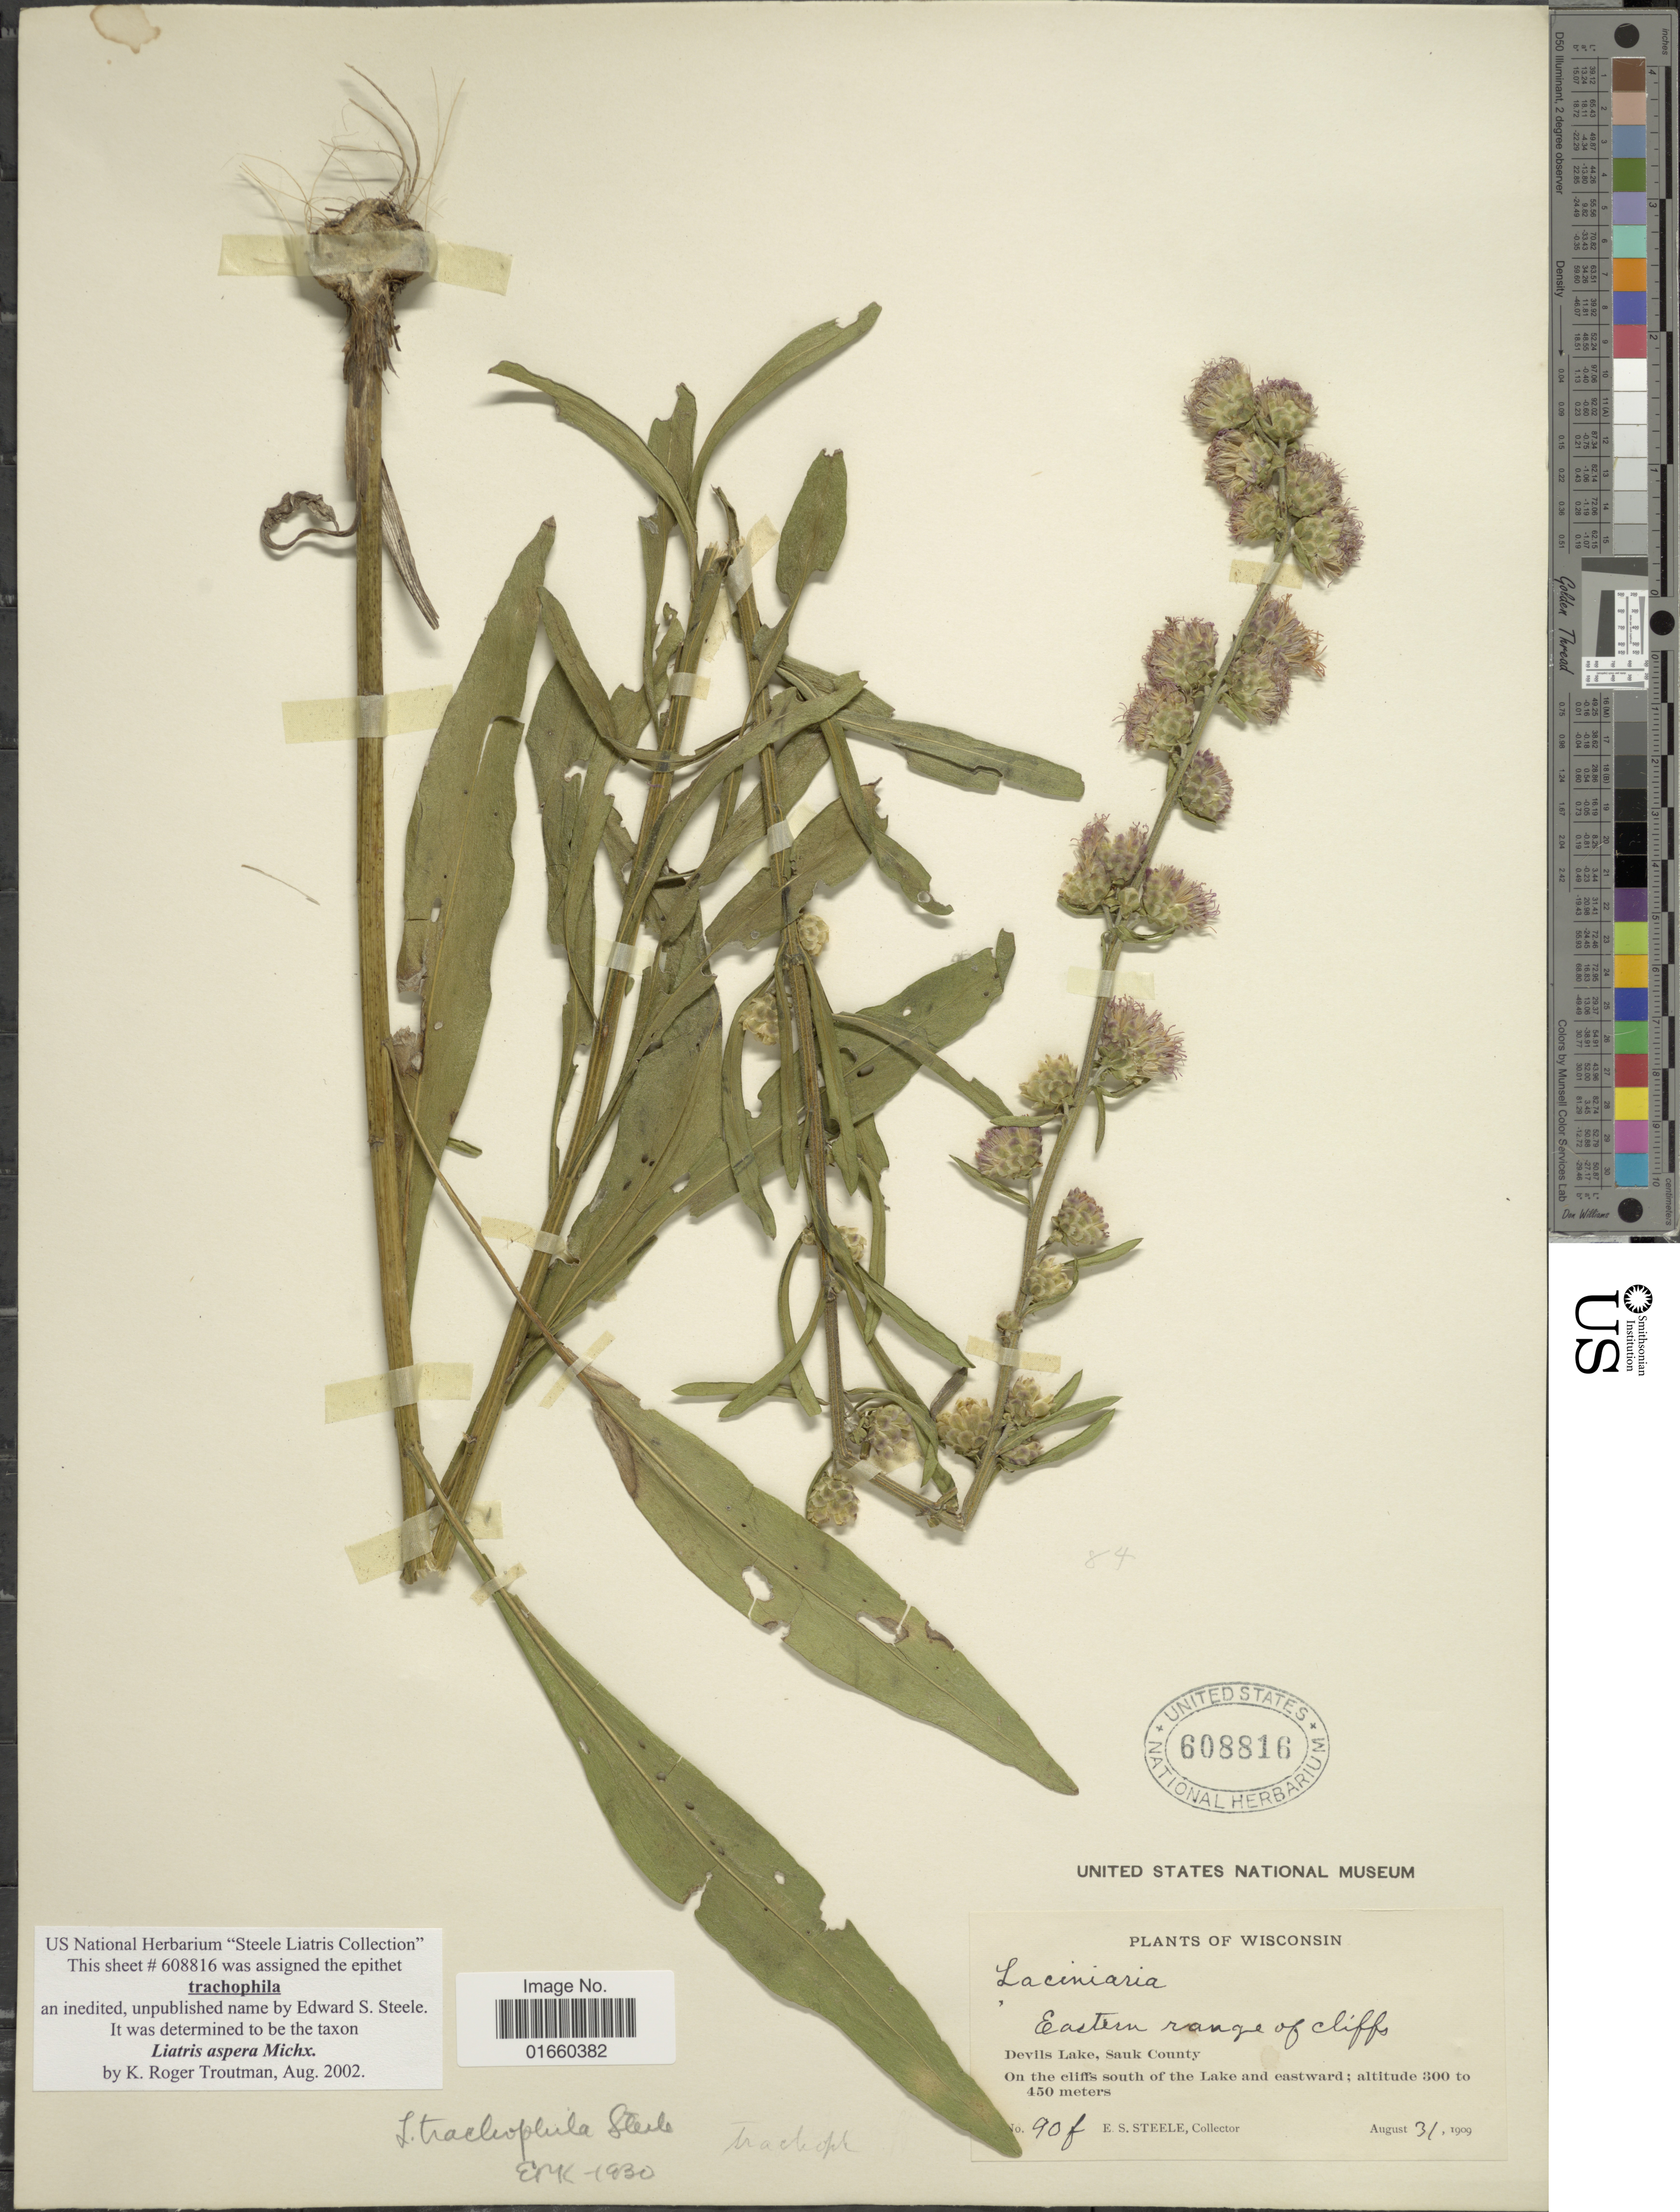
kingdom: Plantae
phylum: Tracheophyta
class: Magnoliopsida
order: Asterales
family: Asteraceae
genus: Liatris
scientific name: Liatris aspera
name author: Michx.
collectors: E. Steele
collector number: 90f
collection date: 1909-08-31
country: United States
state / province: Wisconsin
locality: Eastern range of cliffs, Devils Lake, Sauk County, On the cliffs south of the Lake and eastward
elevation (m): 300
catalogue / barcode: US 608816